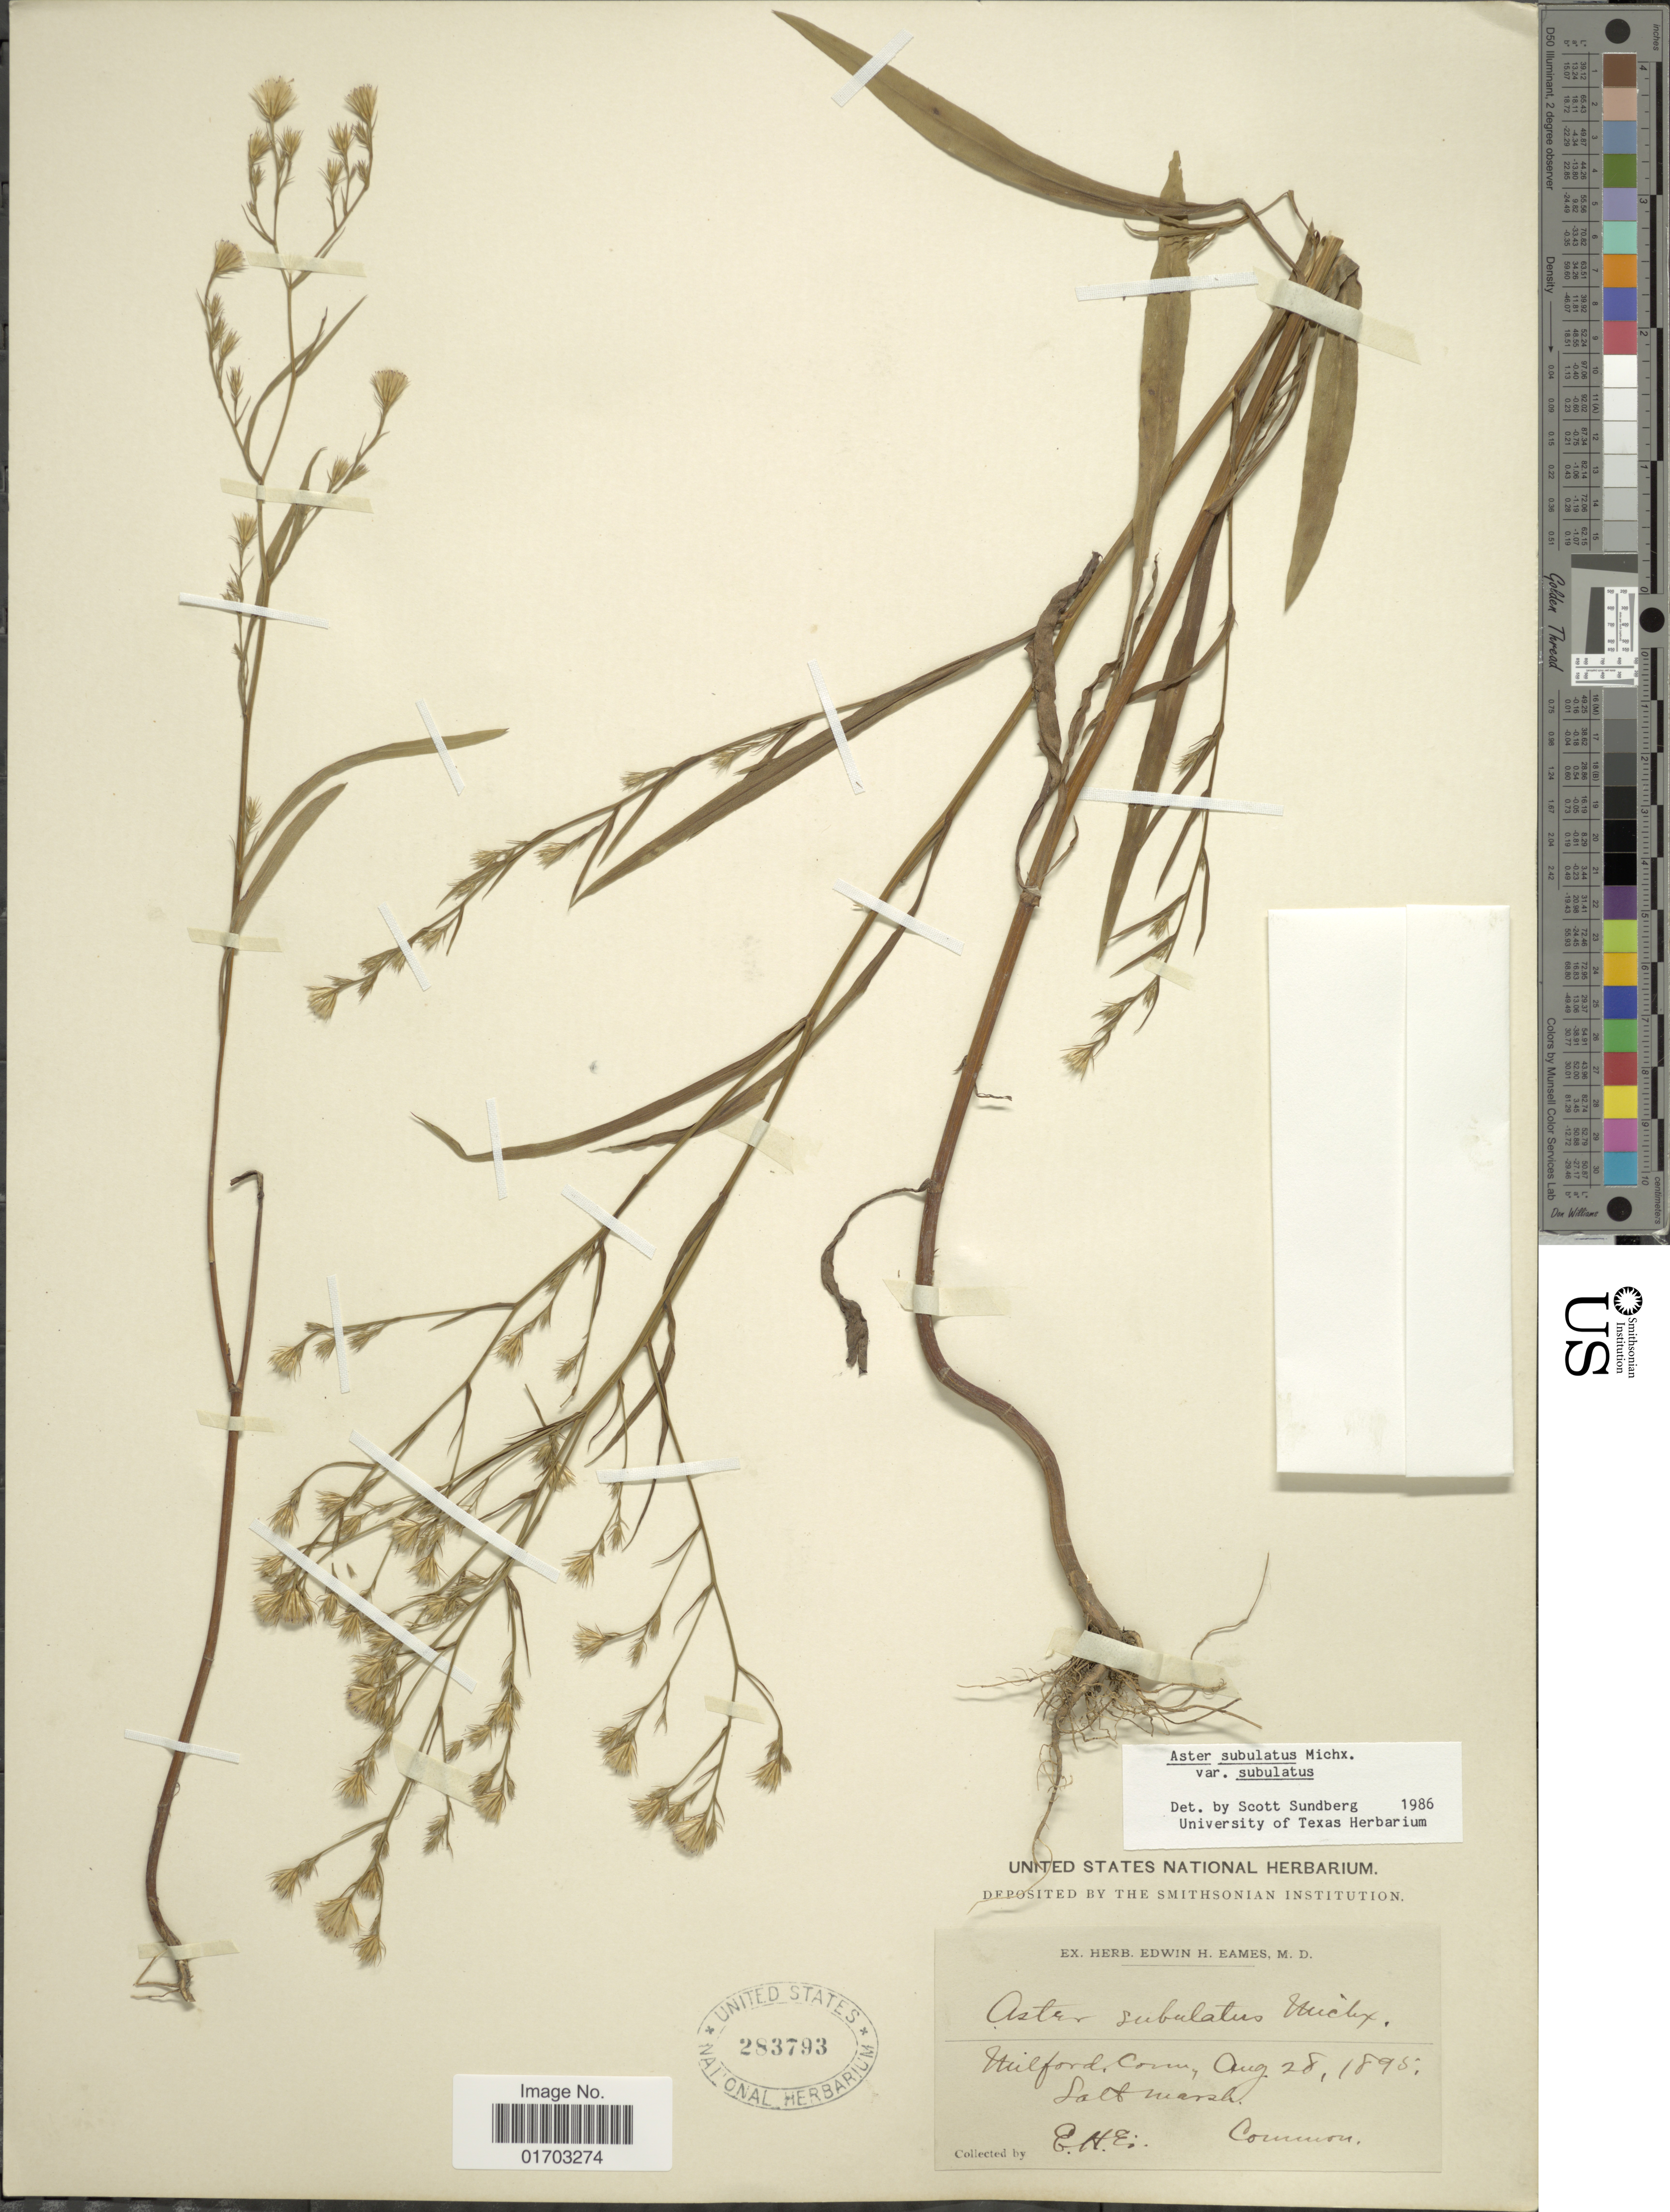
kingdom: Plantae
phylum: Tracheophyta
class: Magnoliopsida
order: Asterales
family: Asteraceae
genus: Symphyotrichum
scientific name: Symphyotrichum subulatum var. subulatum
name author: (Michx.) G.L. Nesom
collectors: E. H. Eames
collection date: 1895-08-28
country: United States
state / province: Connecticut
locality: Milford, Salt marsh.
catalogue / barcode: US 283793